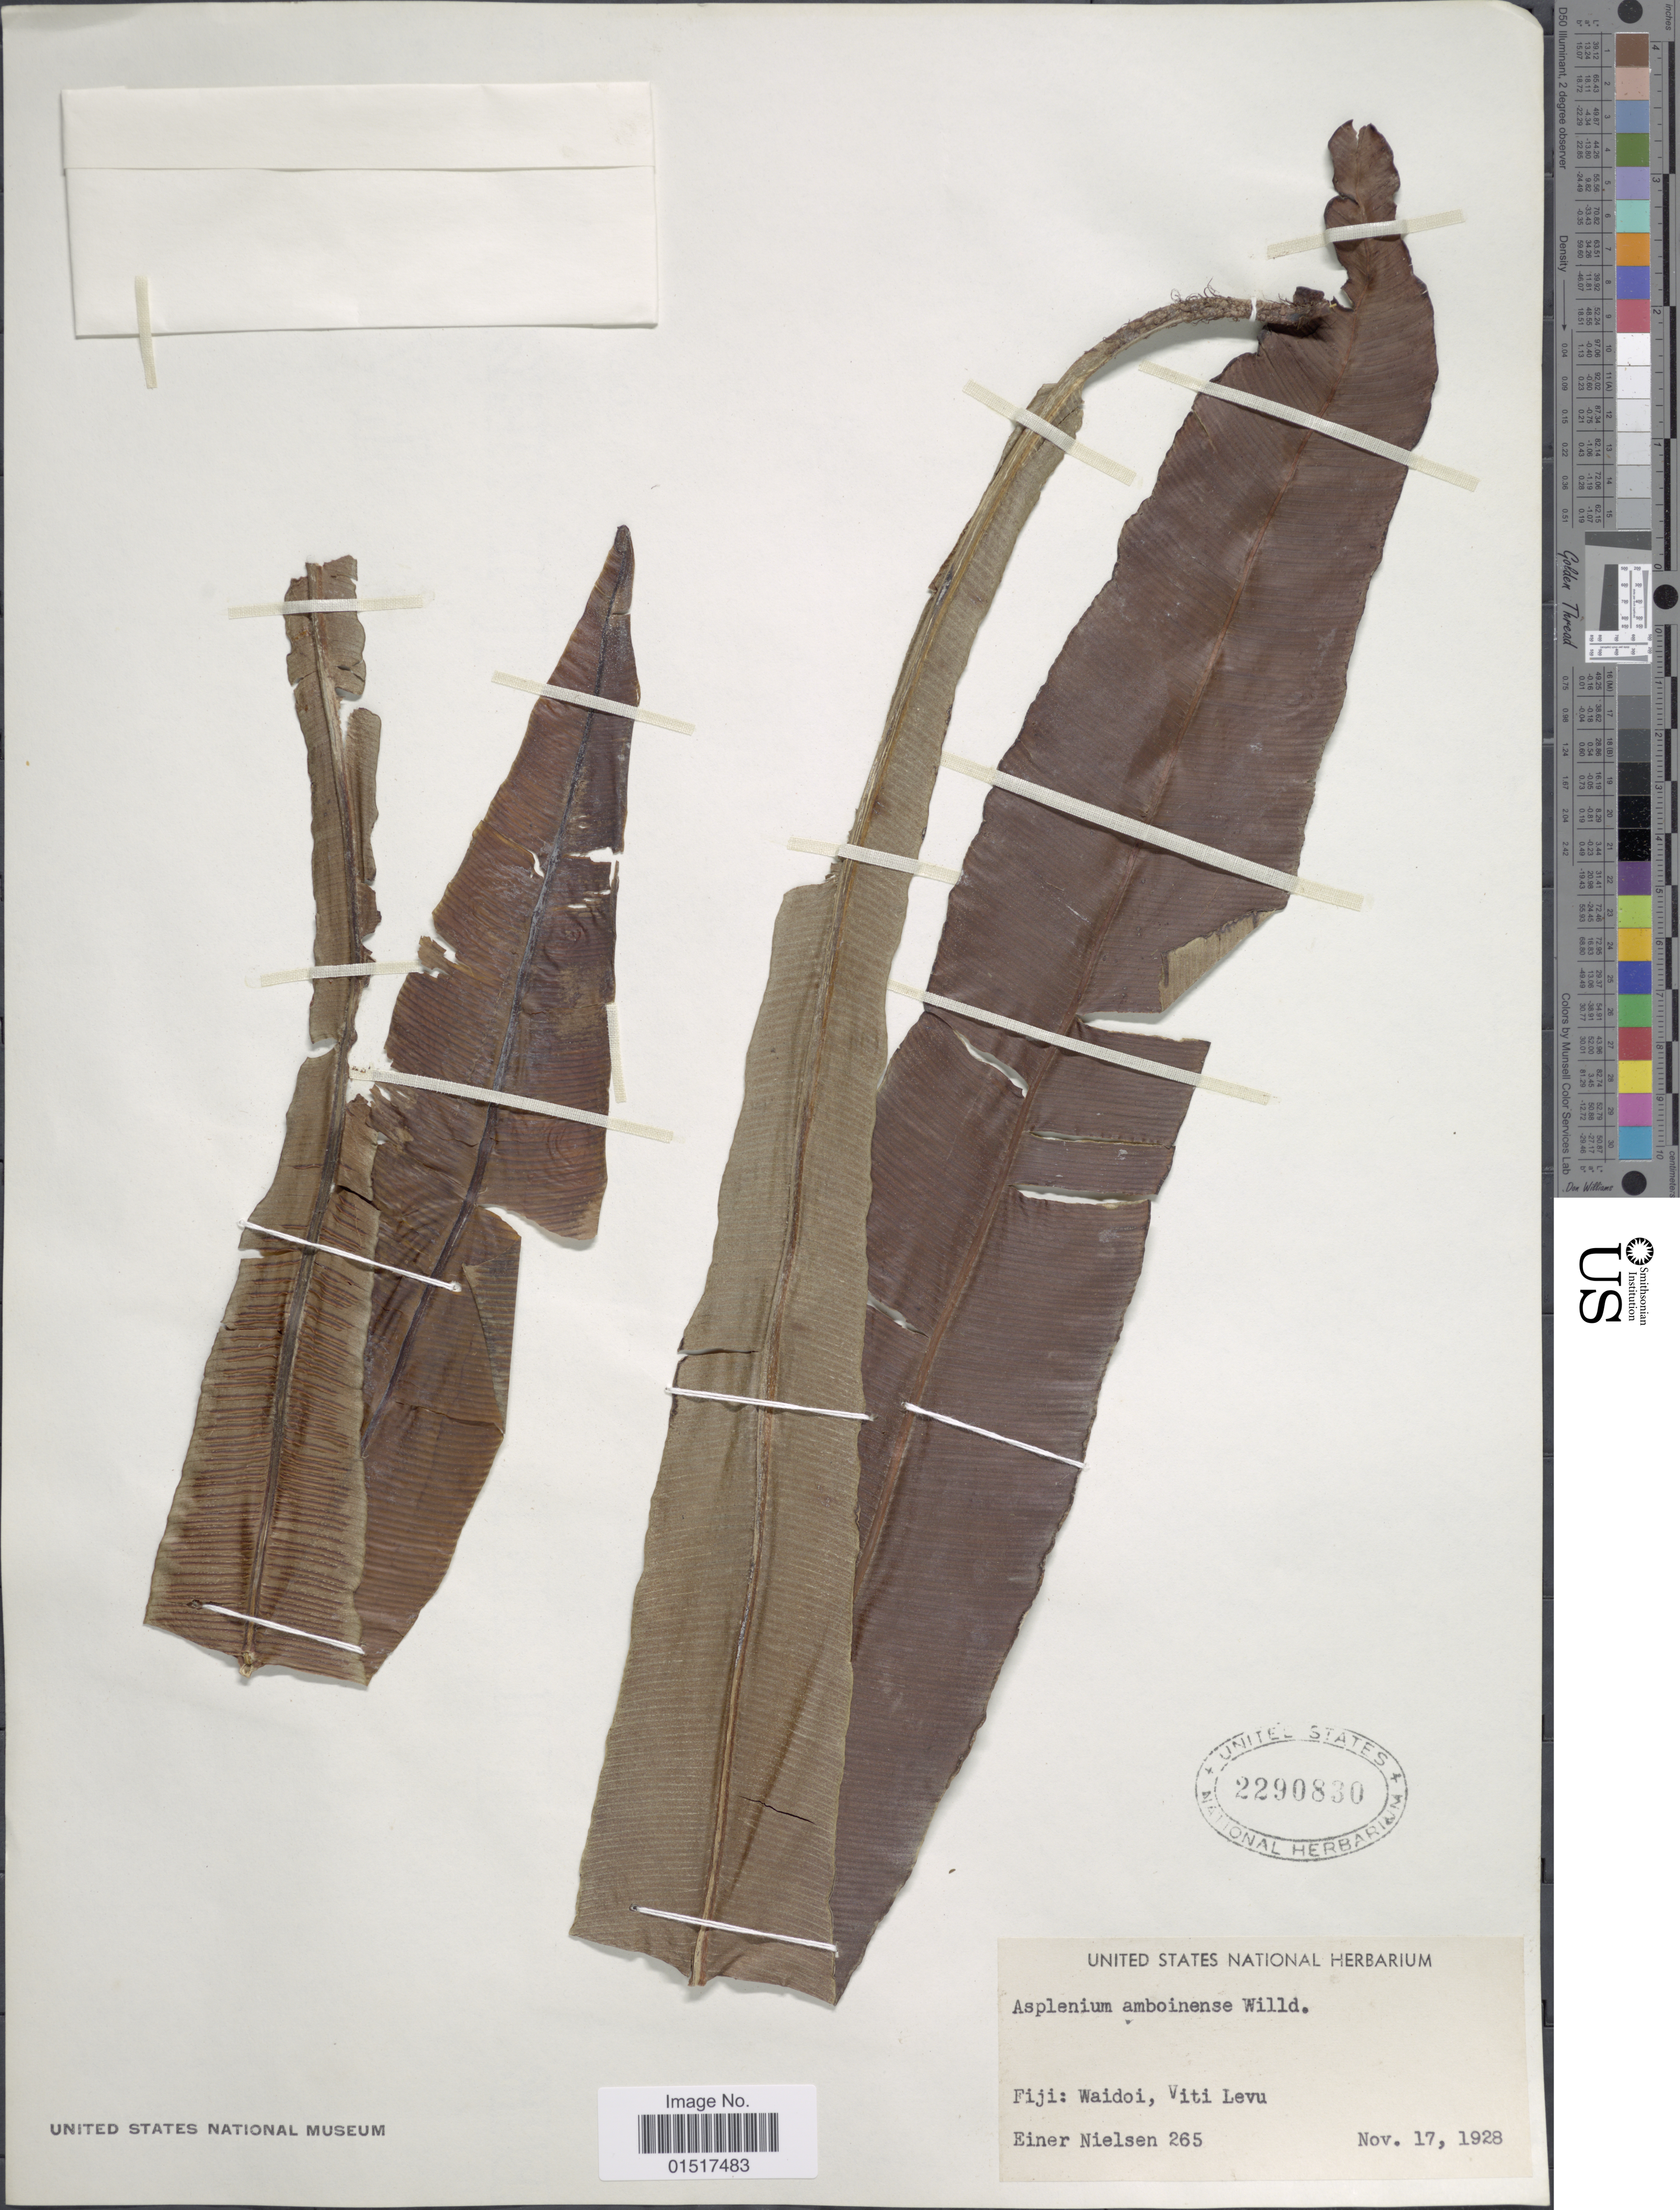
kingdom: Plantae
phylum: Tracheophyta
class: Polypodiopsida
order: Polypodiales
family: Aspleniaceae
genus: Asplenium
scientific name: Asplenium amboinense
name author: Willd.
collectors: E. Nielsen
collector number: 265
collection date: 1928-11-17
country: Fiji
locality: Waidoi, Viti Levu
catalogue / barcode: US 2290830